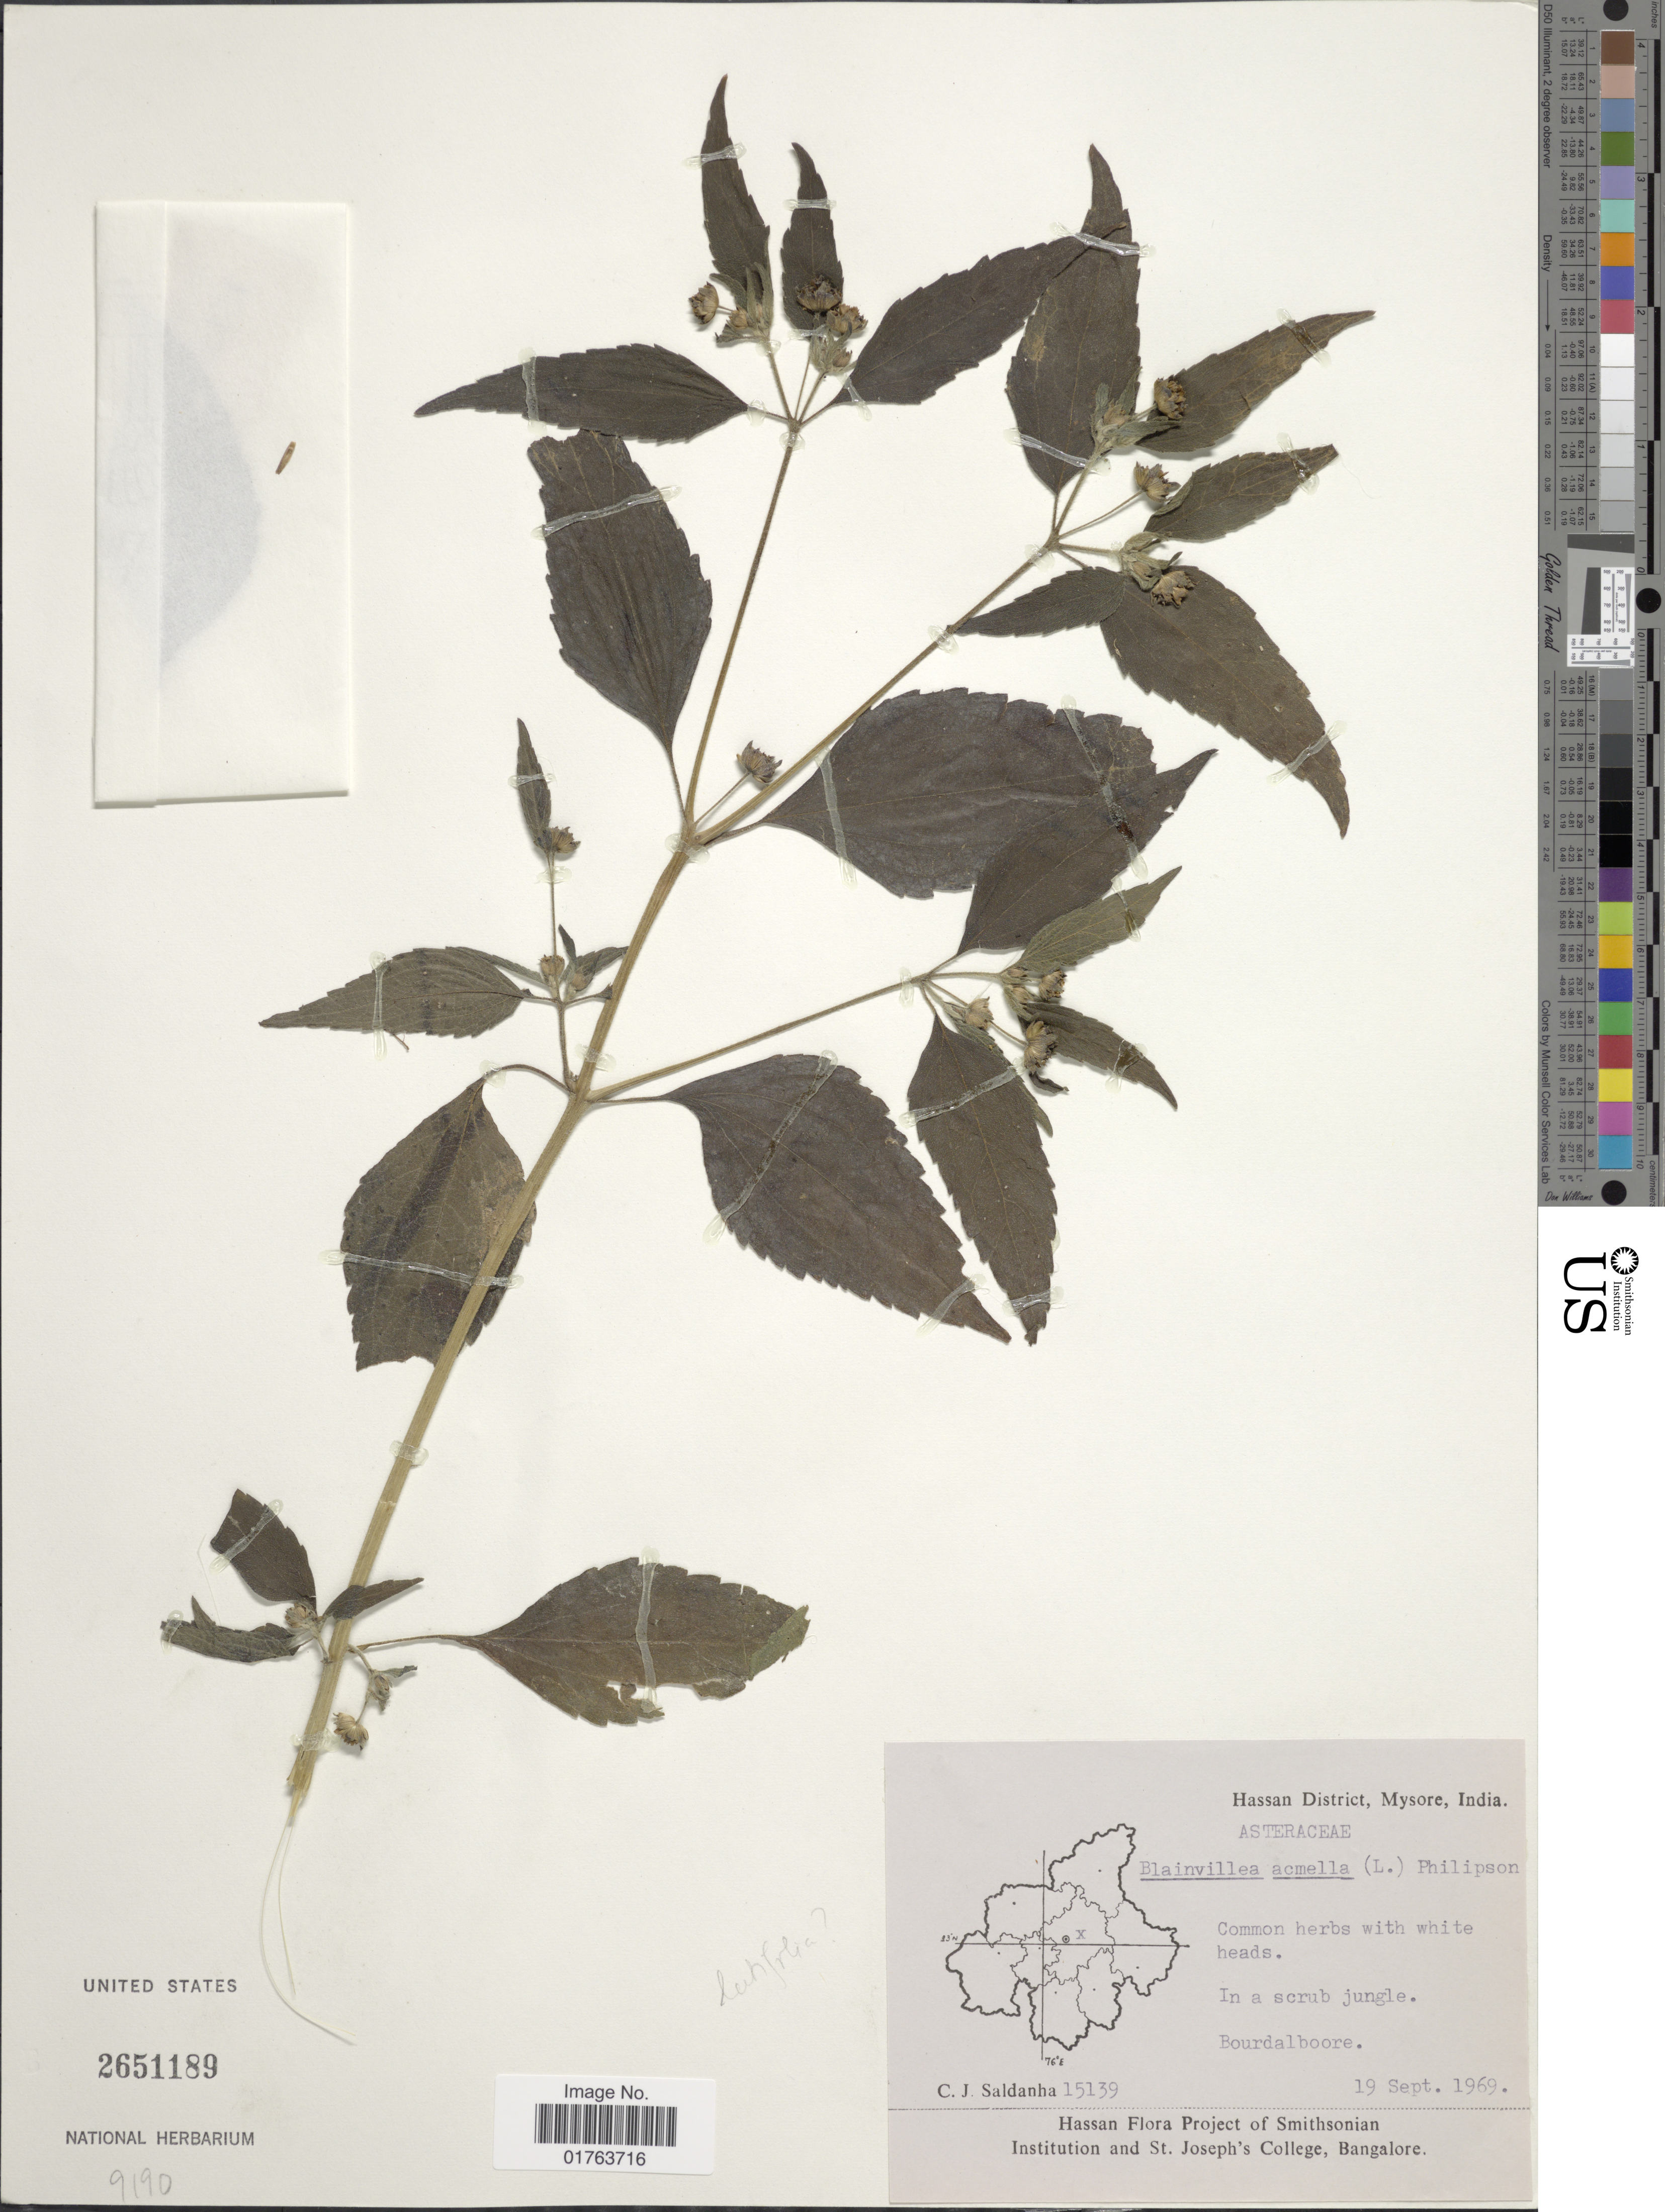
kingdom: Plantae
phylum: Tracheophyta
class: Magnoliopsida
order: Asterales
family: Asteraceae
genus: Blainvillea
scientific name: Blainvillea acmella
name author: (L.) Philipson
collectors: C. J. Saldanha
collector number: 15139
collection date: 1969-09-19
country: India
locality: Hassan Districy, Mysore, India, Bourdalboore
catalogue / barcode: US 2651189